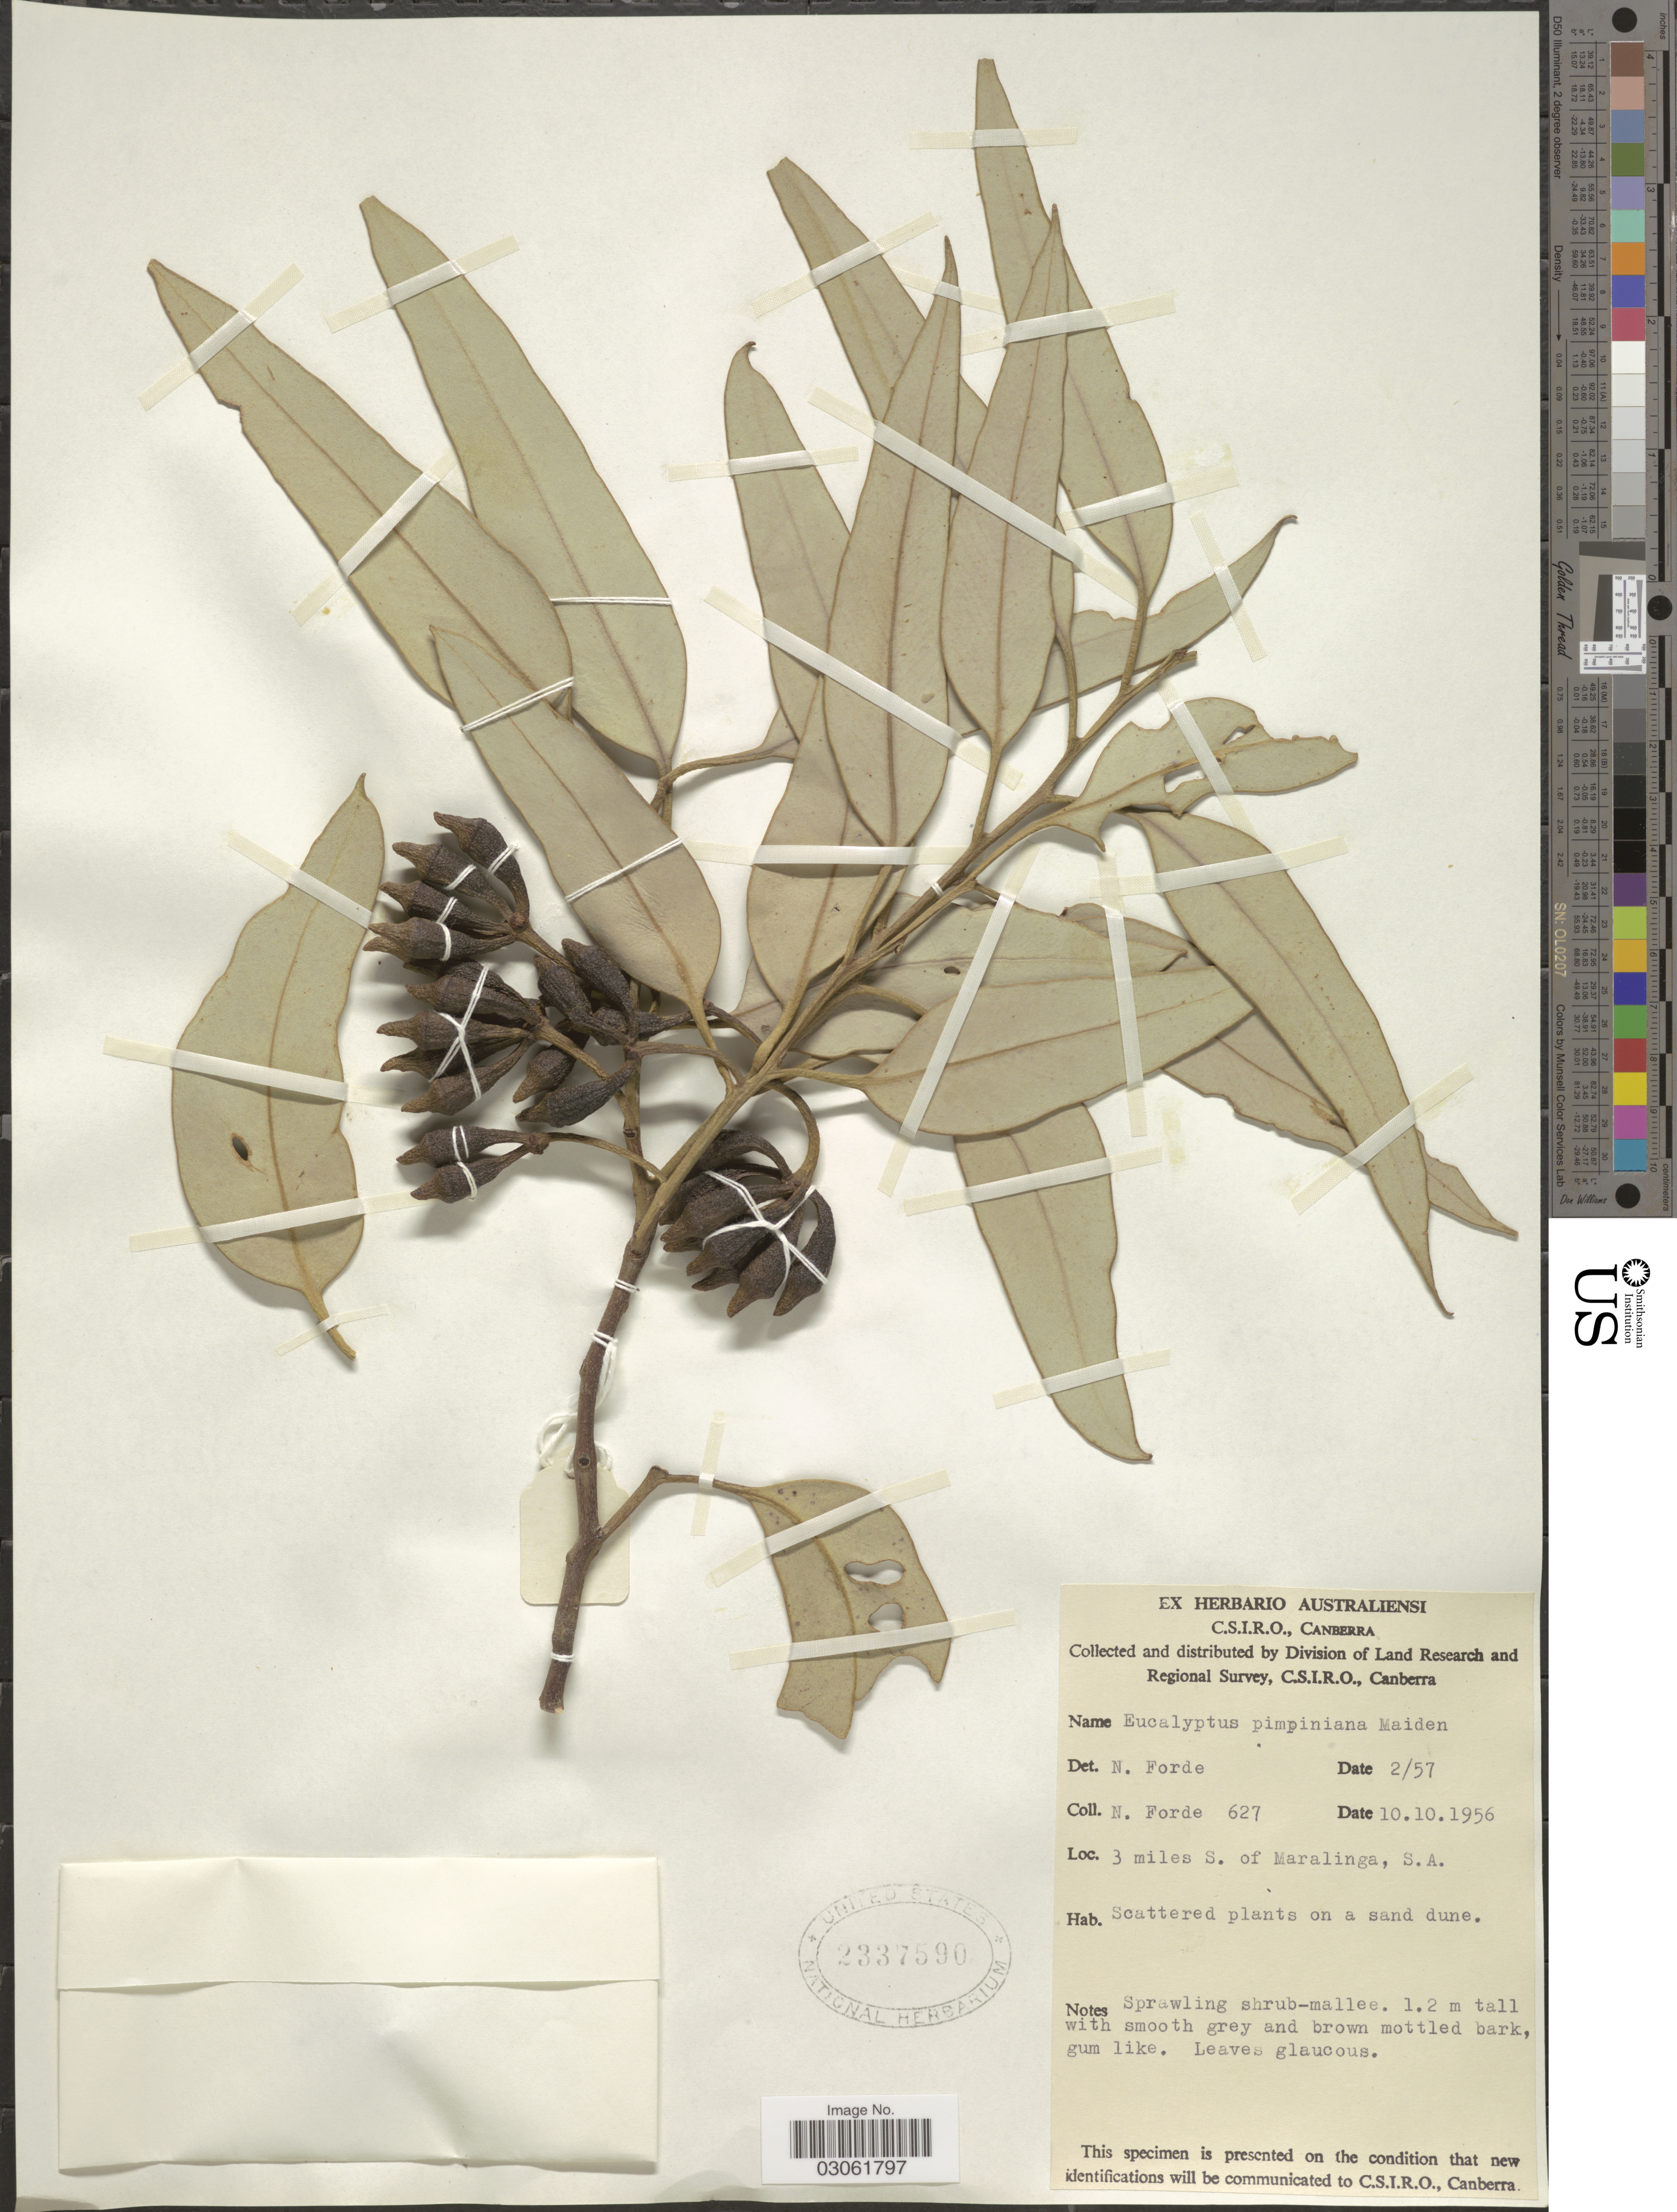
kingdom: Plantae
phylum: Tracheophyta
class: Magnoliopsida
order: Myrtales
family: Myrtaceae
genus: Eucalyptus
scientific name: Eucalyptus pimpiniana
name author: Maiden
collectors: N. Forde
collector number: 627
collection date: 1956-10-10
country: Australia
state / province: South Australia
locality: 3 miles S. of Maralinga.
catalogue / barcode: US 2337590